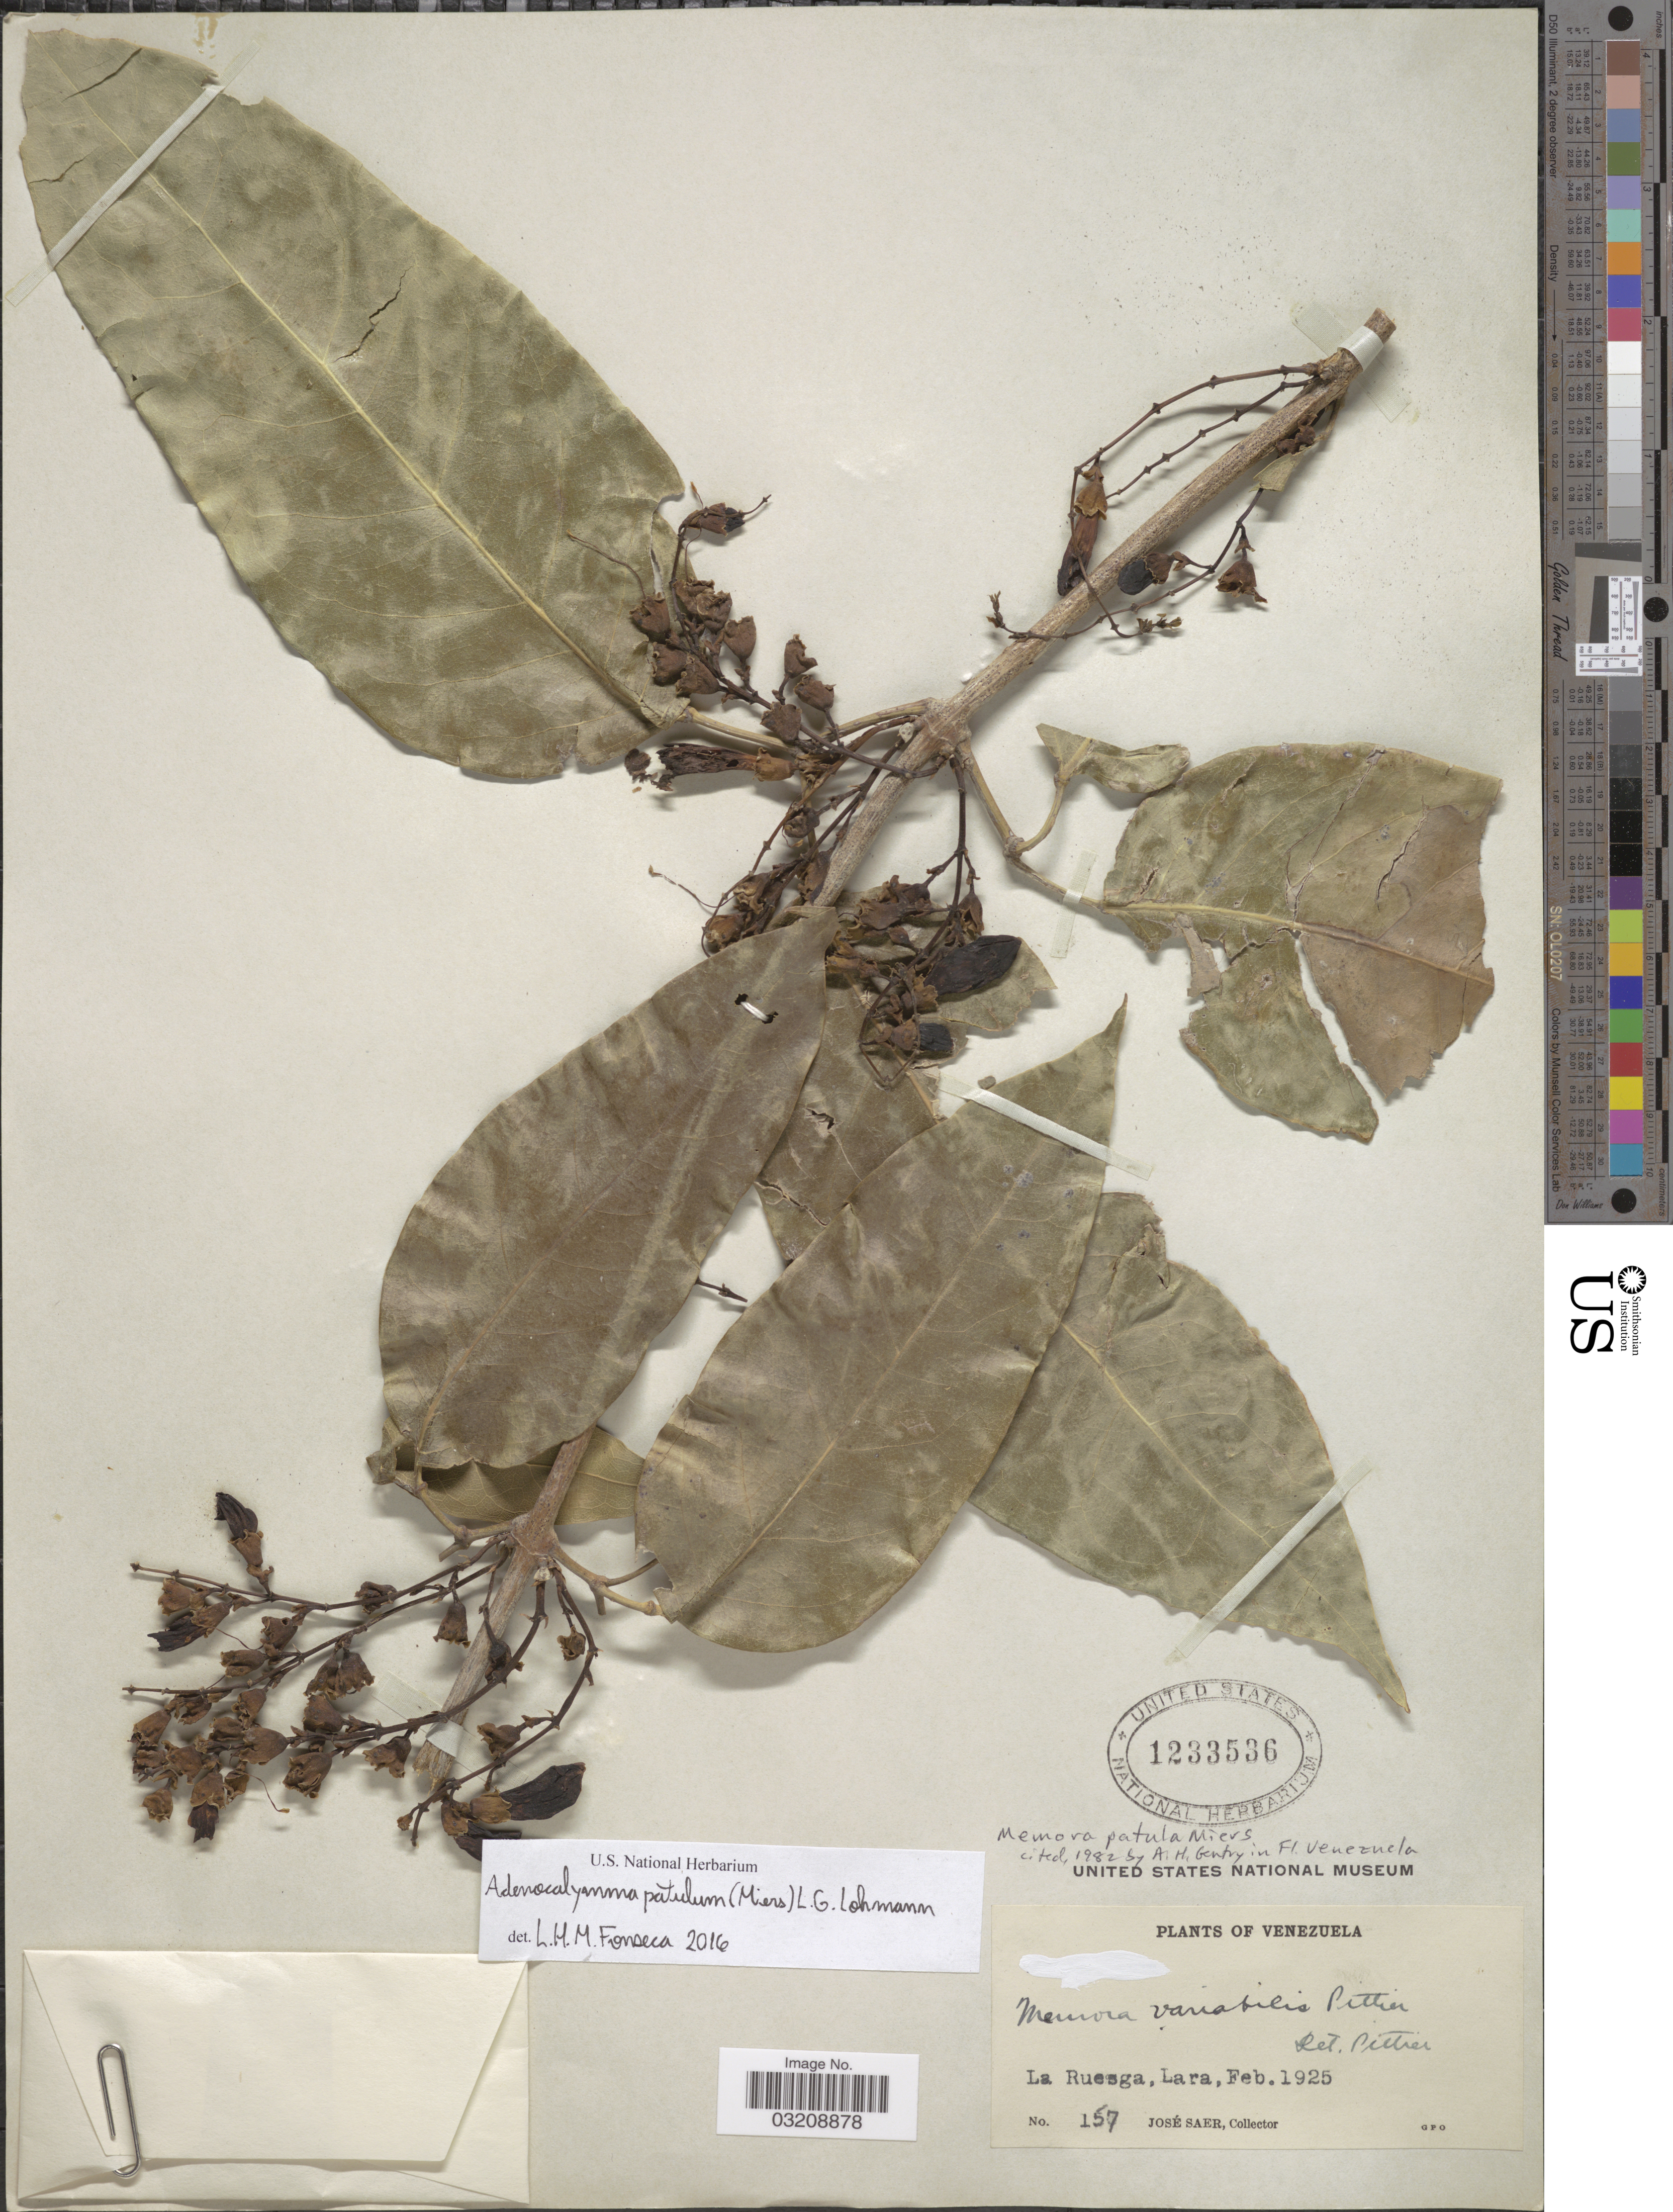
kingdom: Plantae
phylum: Tracheophyta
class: Magnoliopsida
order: Lamiales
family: Bignoniaceae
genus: Adenocalymma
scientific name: Adenocalymma patulum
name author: (Miers) L.G. Lohmann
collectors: J. Saer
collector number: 157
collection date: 1925-02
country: Venezuela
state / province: Lara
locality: La Ruesga, Lara.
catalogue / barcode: US 1233536